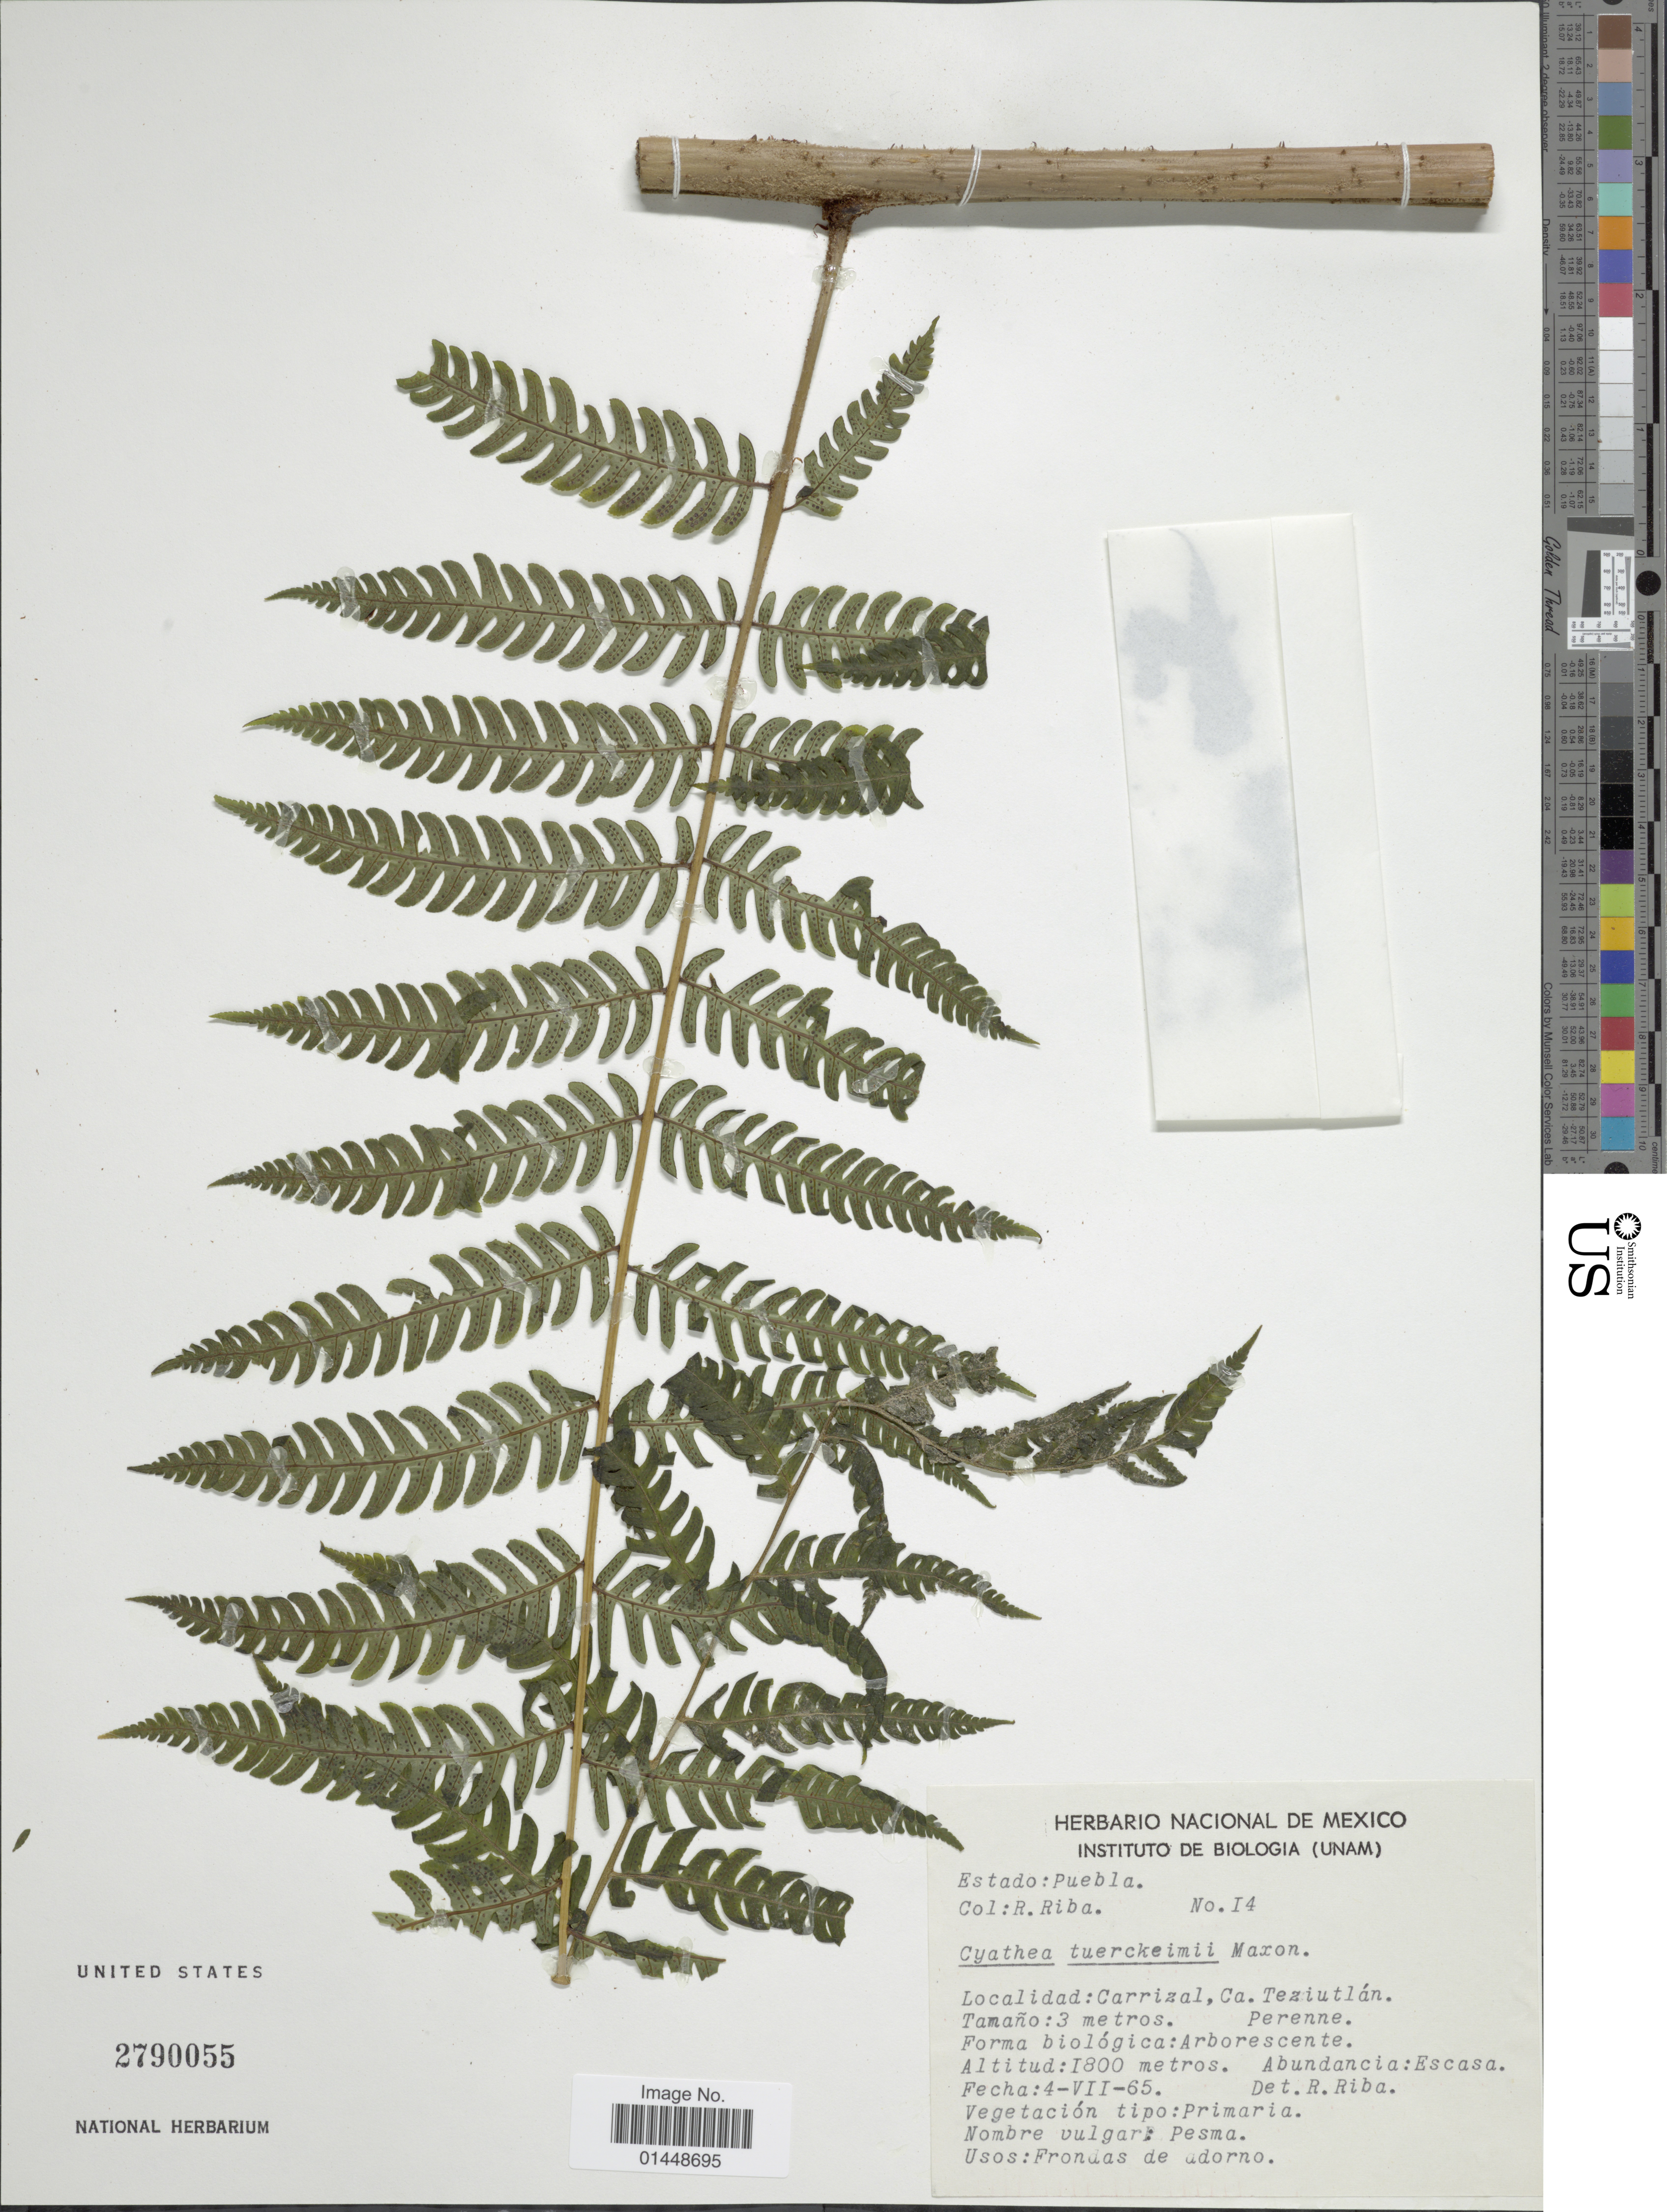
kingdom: Plantae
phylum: Tracheophyta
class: Polypodiopsida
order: Cyatheales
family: Cyatheaceae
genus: Cyathea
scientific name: Cyathea divergens var. tuerckheimii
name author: (Maxon) R.M. Tryon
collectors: R. Riba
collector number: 14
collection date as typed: Transcribed d/m/y: 4/7/65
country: Mexico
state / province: Puebla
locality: Estado: Puebla. Carrizal, Ca. Teziutlán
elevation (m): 1800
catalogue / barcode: US 2790055